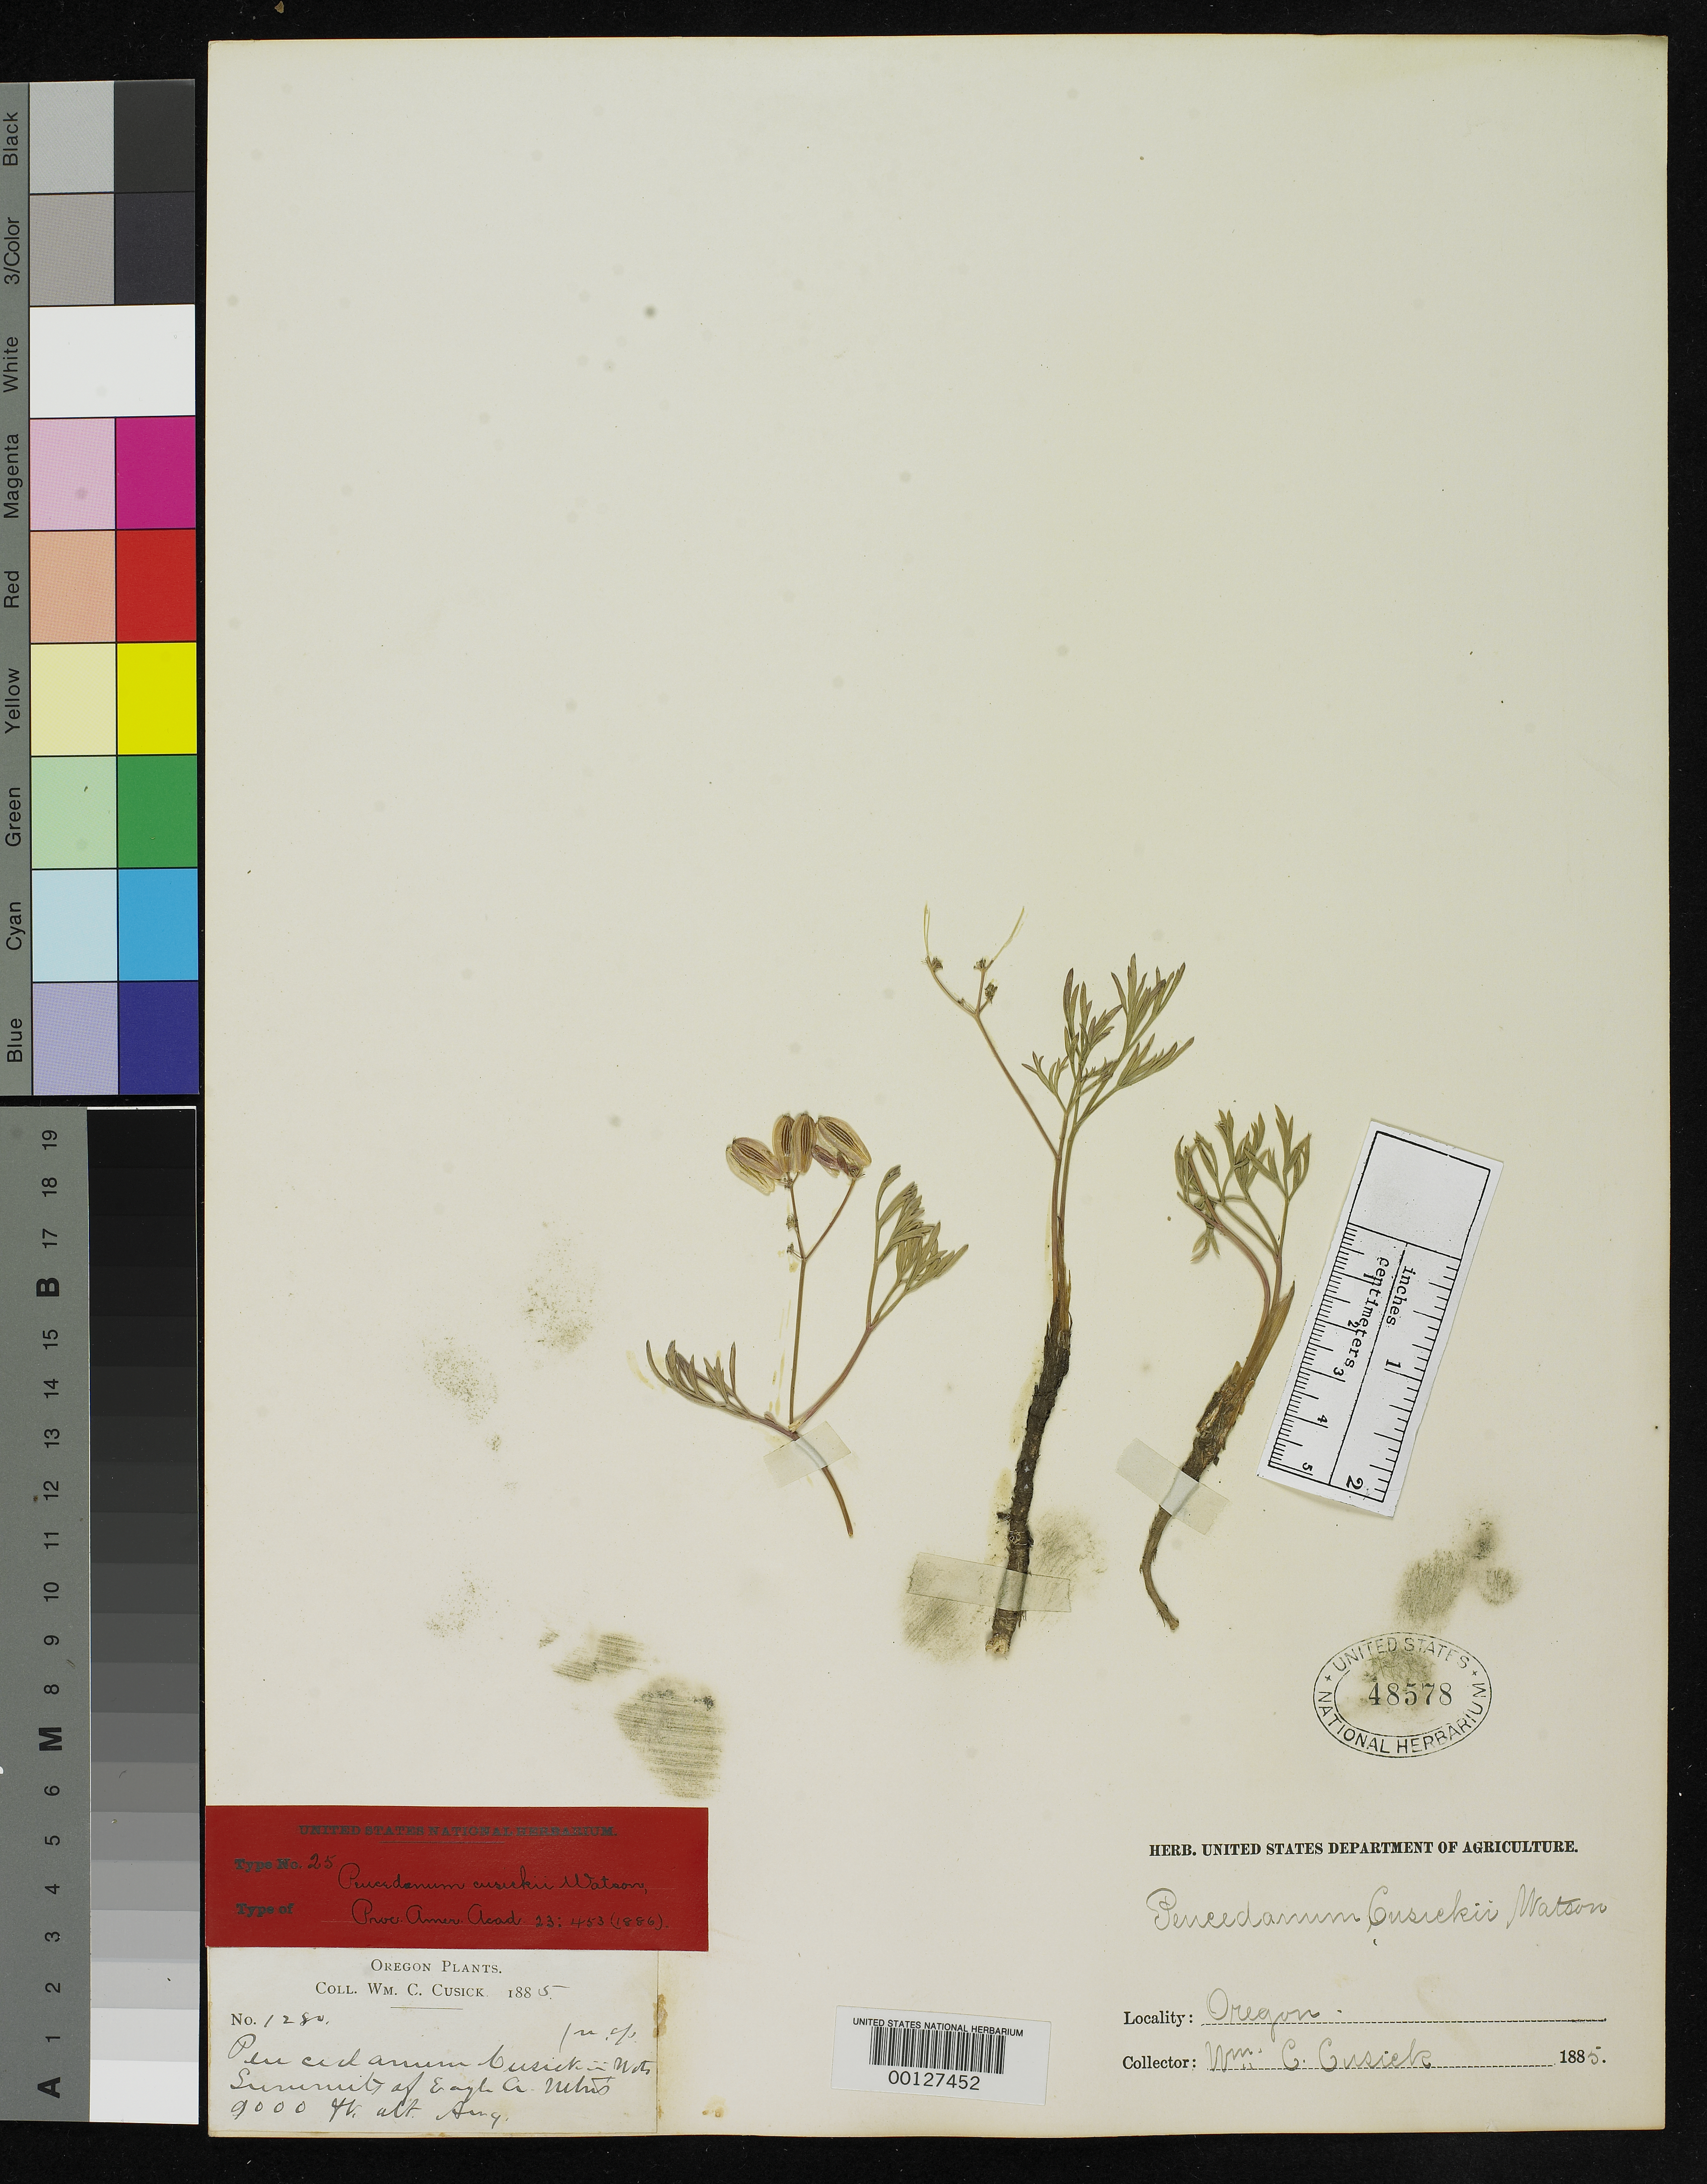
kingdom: Plantae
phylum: Tracheophyta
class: Magnoliopsida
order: Apiales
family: Apiaceae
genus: Peucedanum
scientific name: Peucedanum cusickii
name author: S. Watson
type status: Type Collection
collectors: W. C. Cusick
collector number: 1280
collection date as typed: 1885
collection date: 1885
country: United States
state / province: Oregon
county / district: Union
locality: Summit of Eagle Creek Mountains.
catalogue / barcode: US 48578